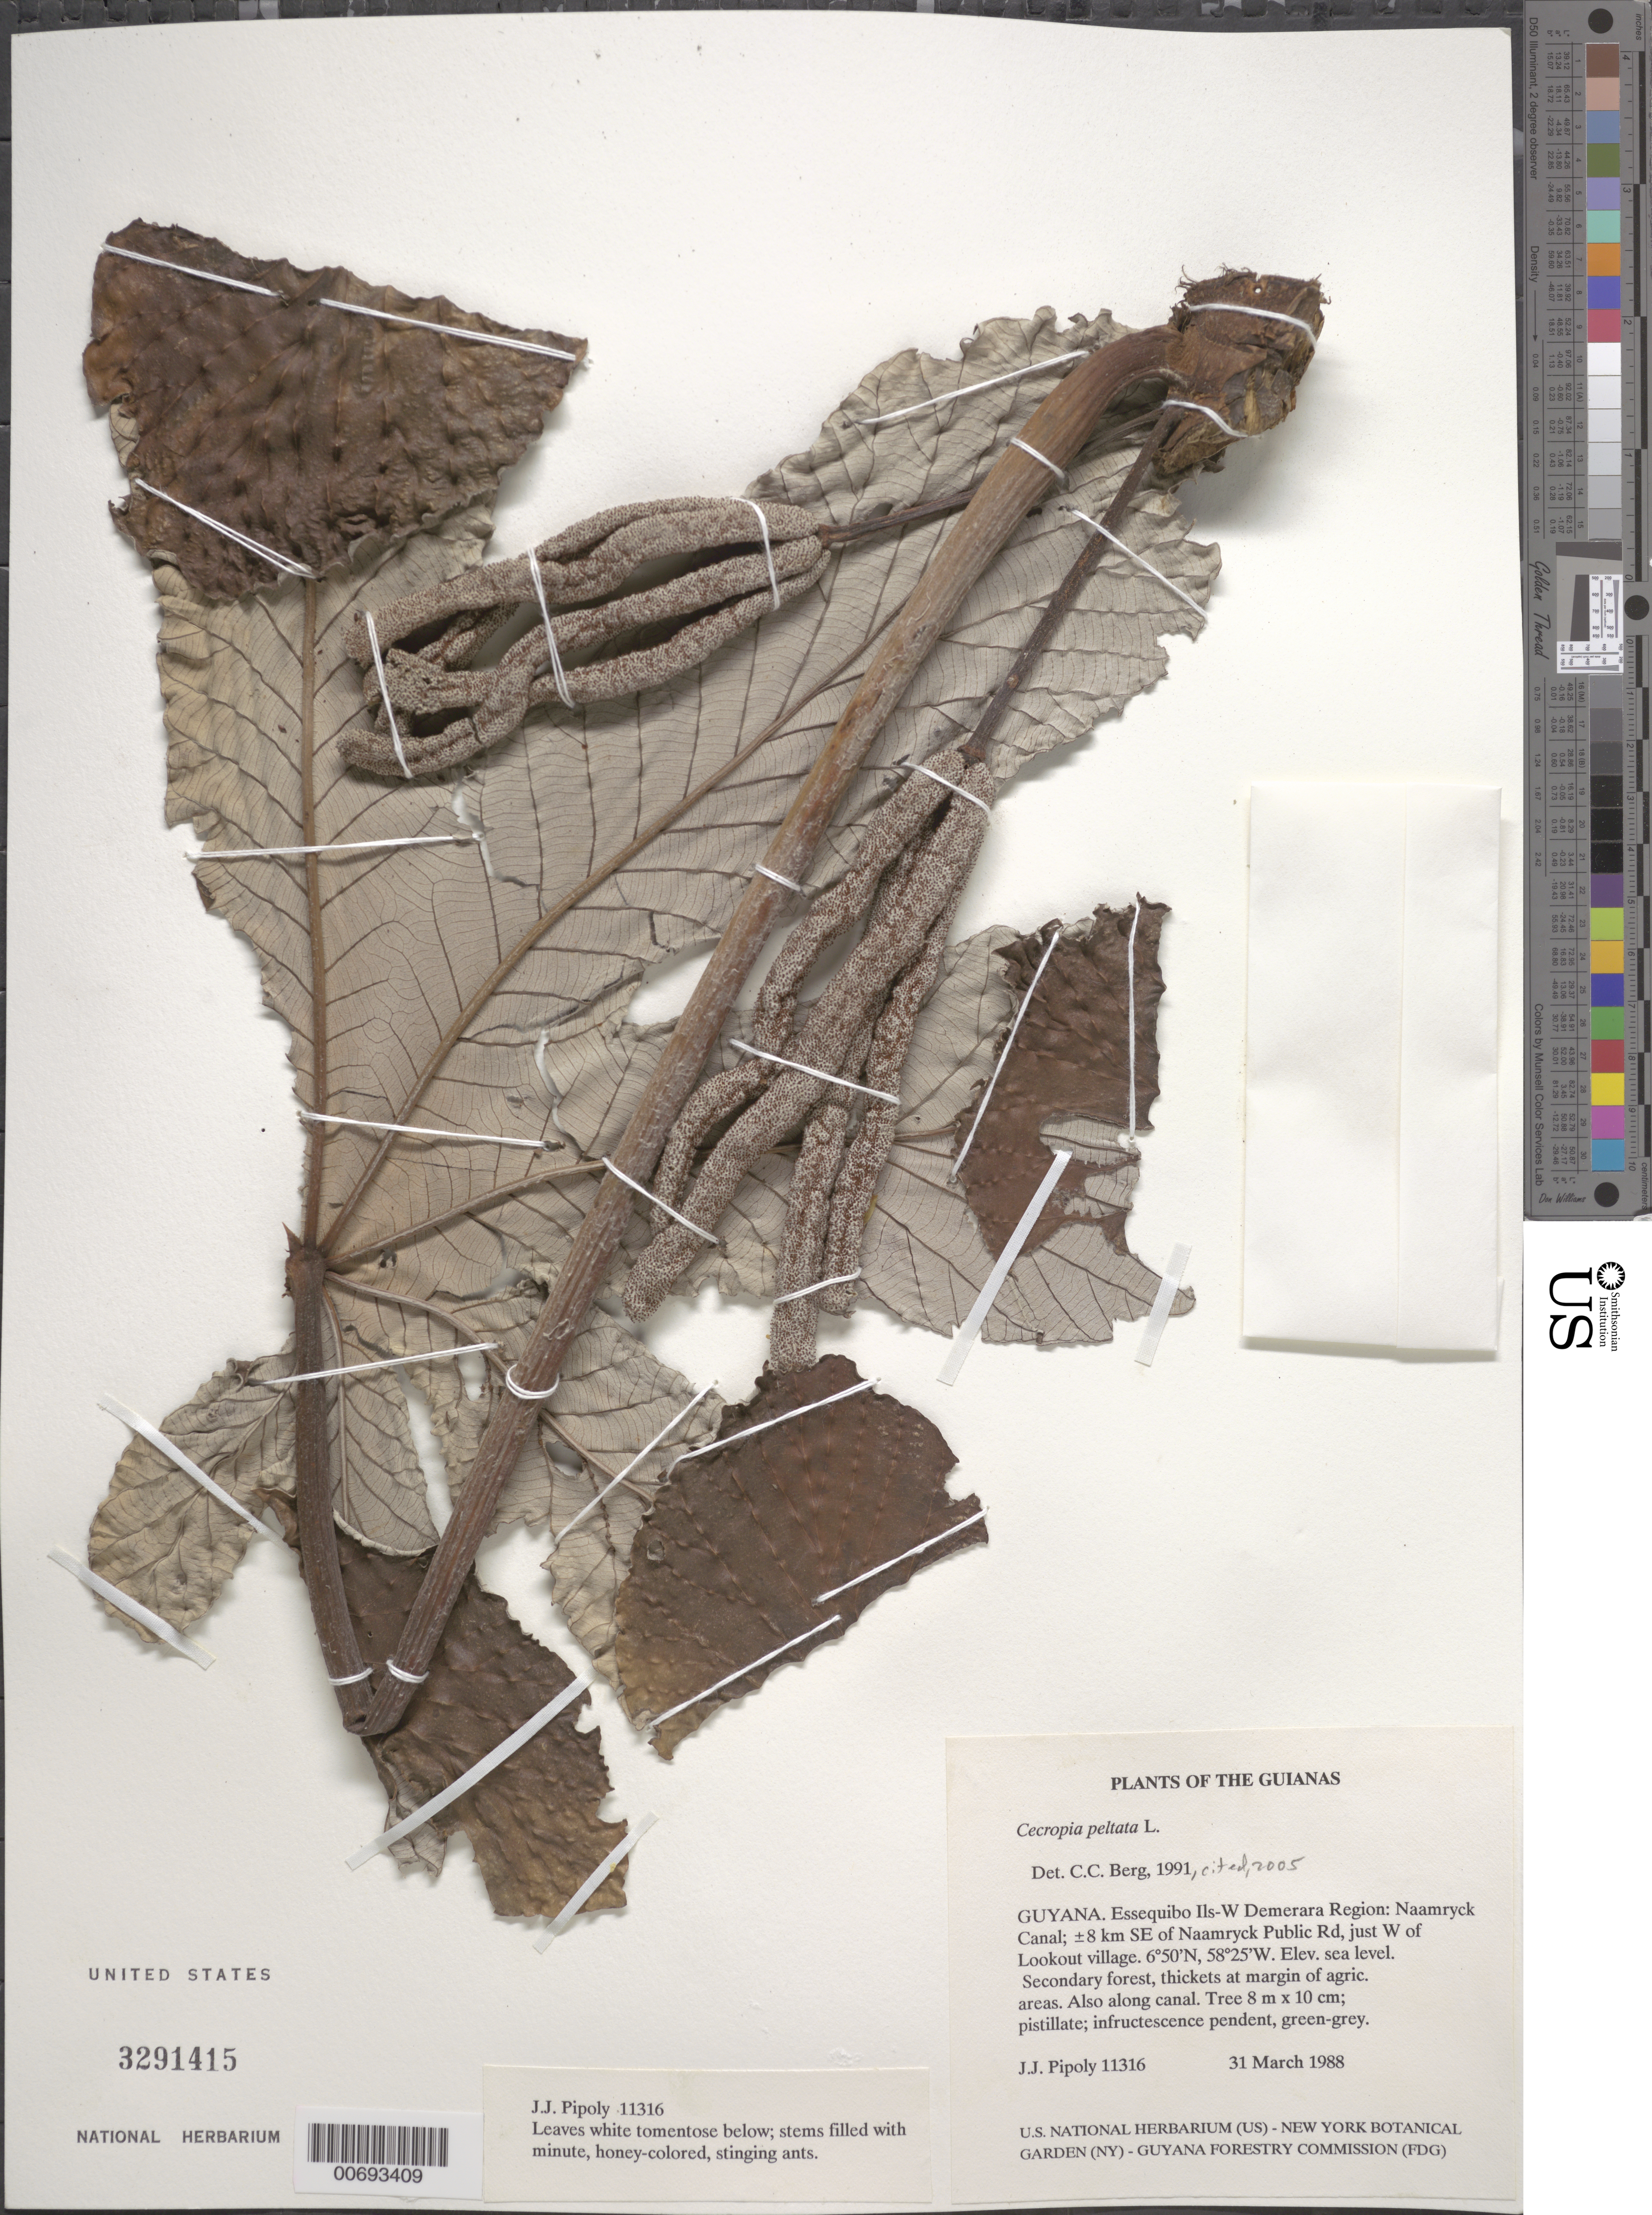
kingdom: Plantae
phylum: Tracheophyta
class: Magnoliopsida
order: Rosales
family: Urticaceae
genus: Cecropia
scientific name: Cecropia peltata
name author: L.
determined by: Berg, C. C.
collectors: J. J. Pipoly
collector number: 11316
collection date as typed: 31 March 1987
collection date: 1987-03-31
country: Guyana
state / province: Essequibo Isl-W. Demerara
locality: Naamryck Canal; ±8 km SE of Naamryck Public Rd, just W of Lookout village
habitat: Secondary forest, thickets at margin of agric. areas. Also along canal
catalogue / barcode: US 3291415